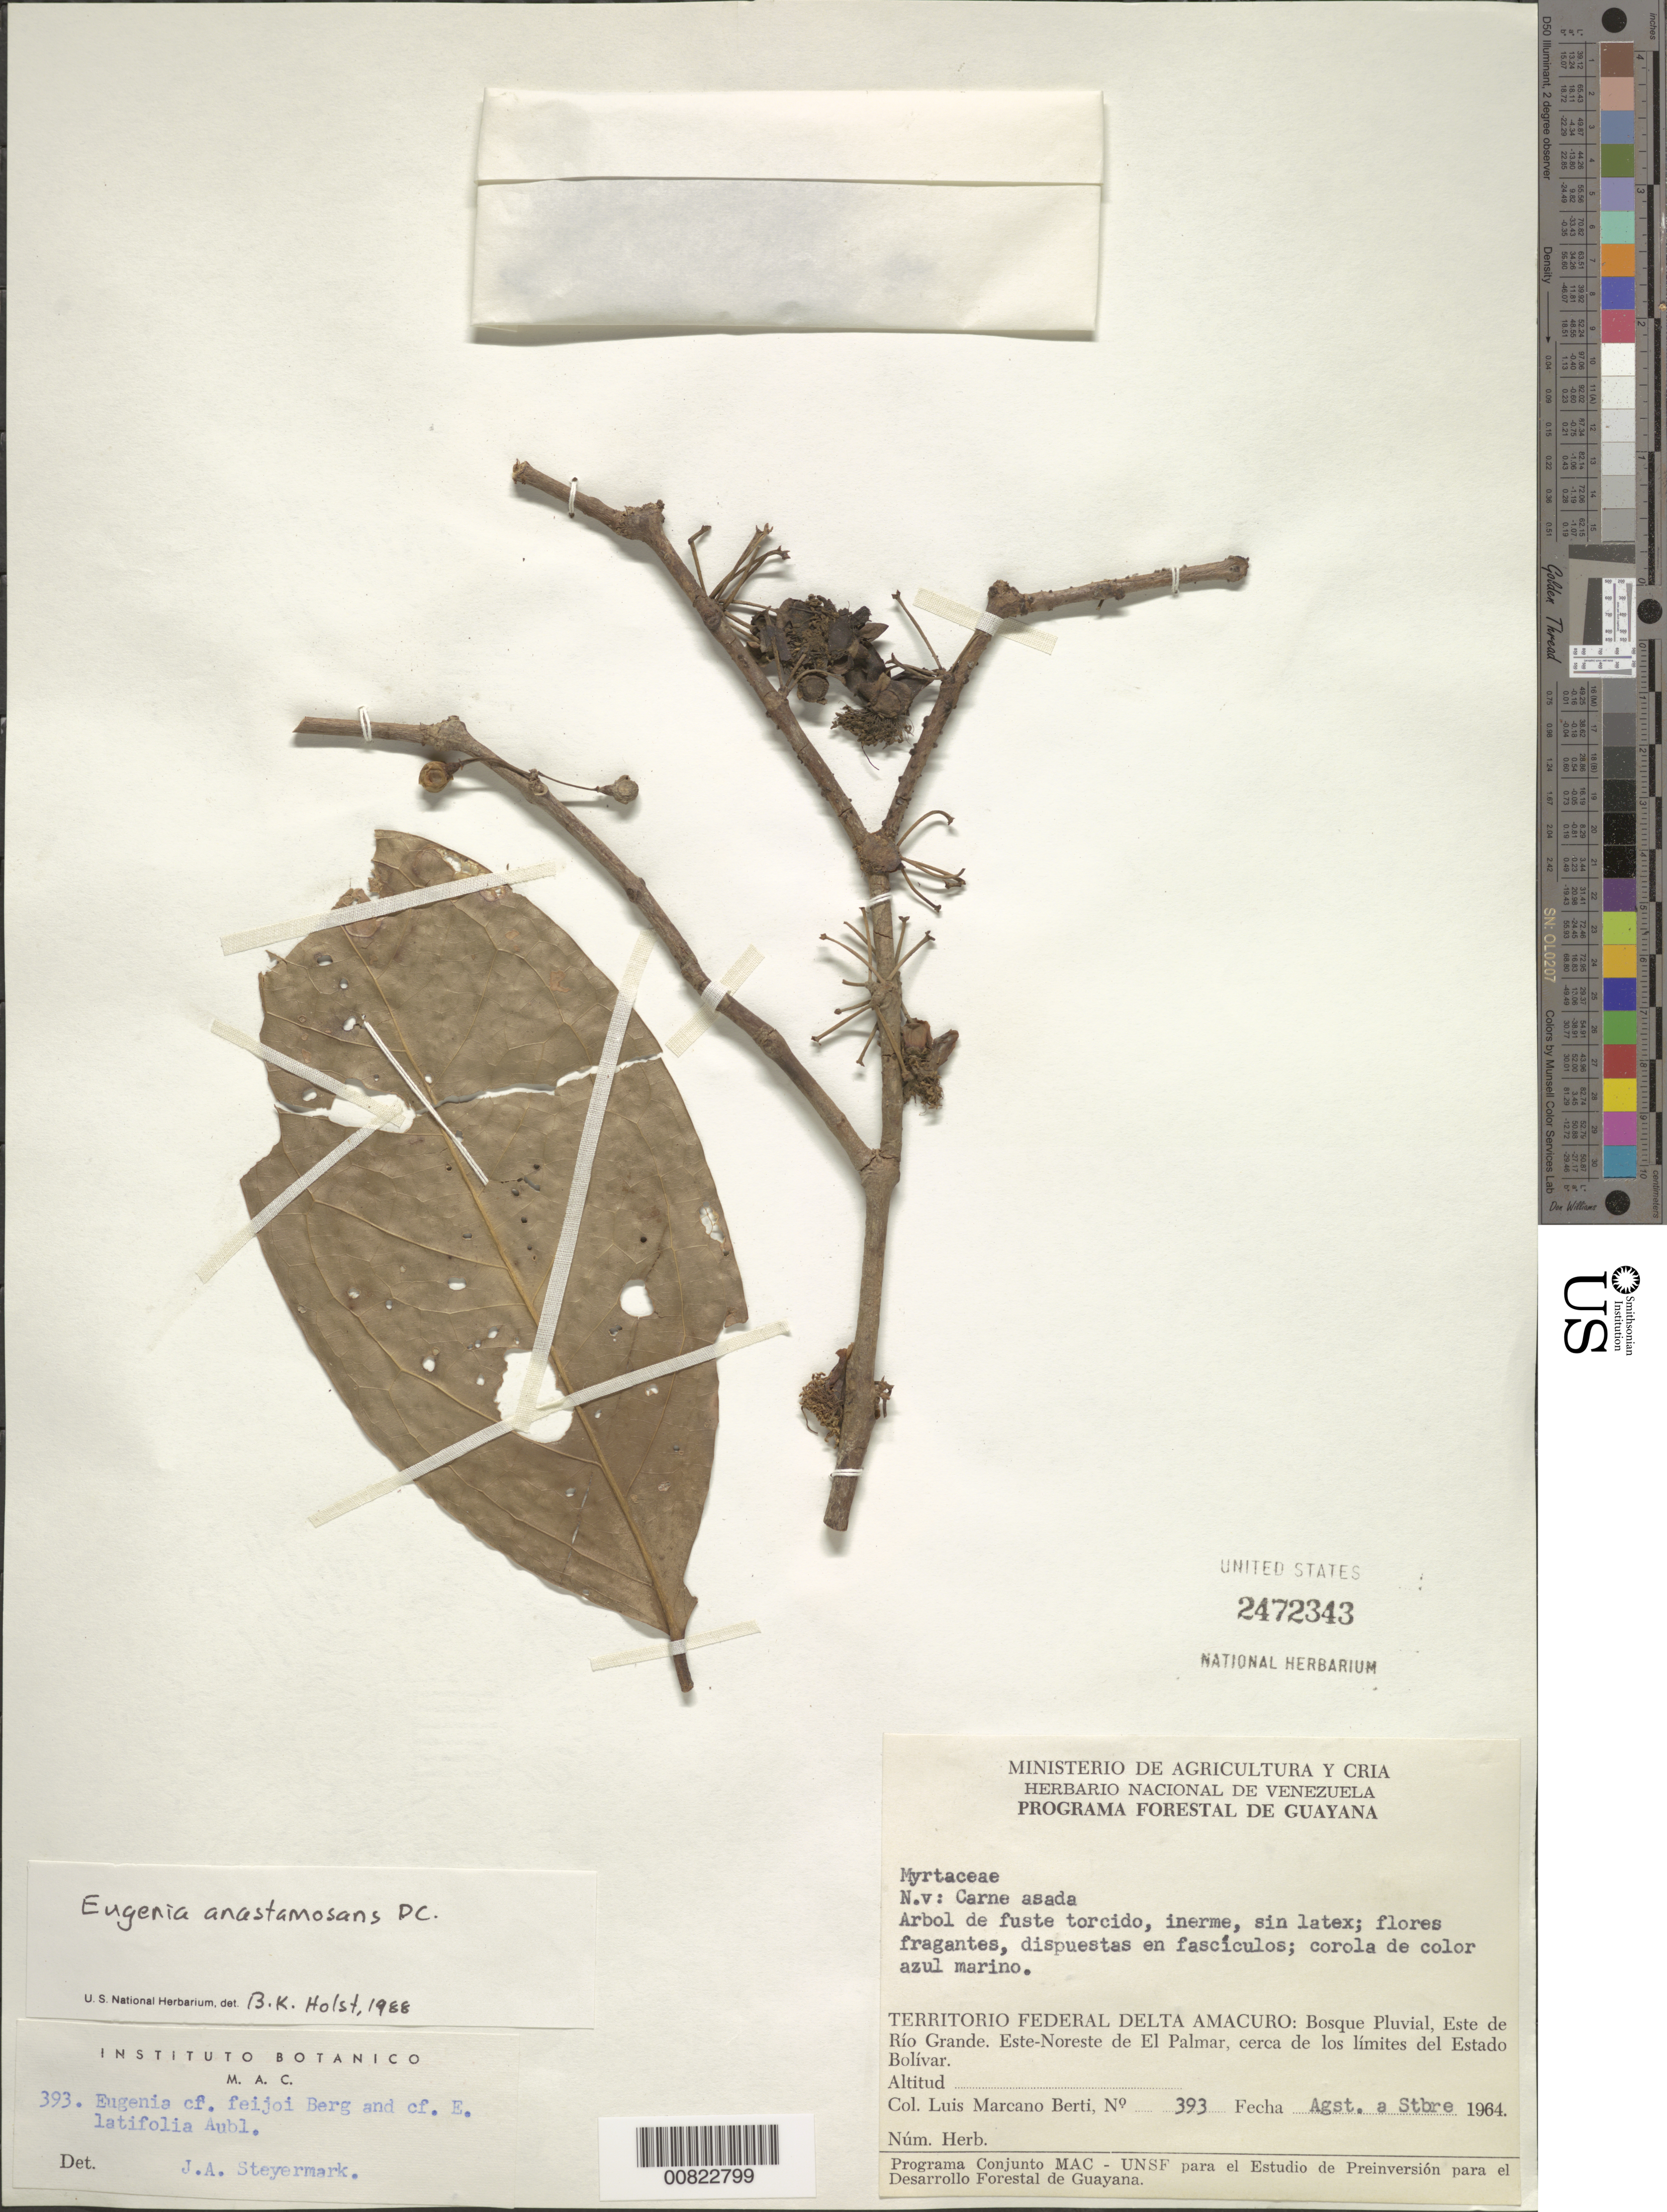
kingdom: Plantae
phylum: Tracheophyta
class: Magnoliopsida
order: Myrtales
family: Myrtaceae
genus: Eugenia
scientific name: Eugenia anastomosans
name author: DC.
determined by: Holst, Bruce K.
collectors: L. Marcano-Berti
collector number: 393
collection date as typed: Aug-64 to Sep-64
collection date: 1964-08/1964-09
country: Venezuela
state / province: Delta Amacuro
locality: Este de Río Grande, ENE de El Palmar, cerca de los limites del Estado Bolívar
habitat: Bosque pluvial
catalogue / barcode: US 2472343